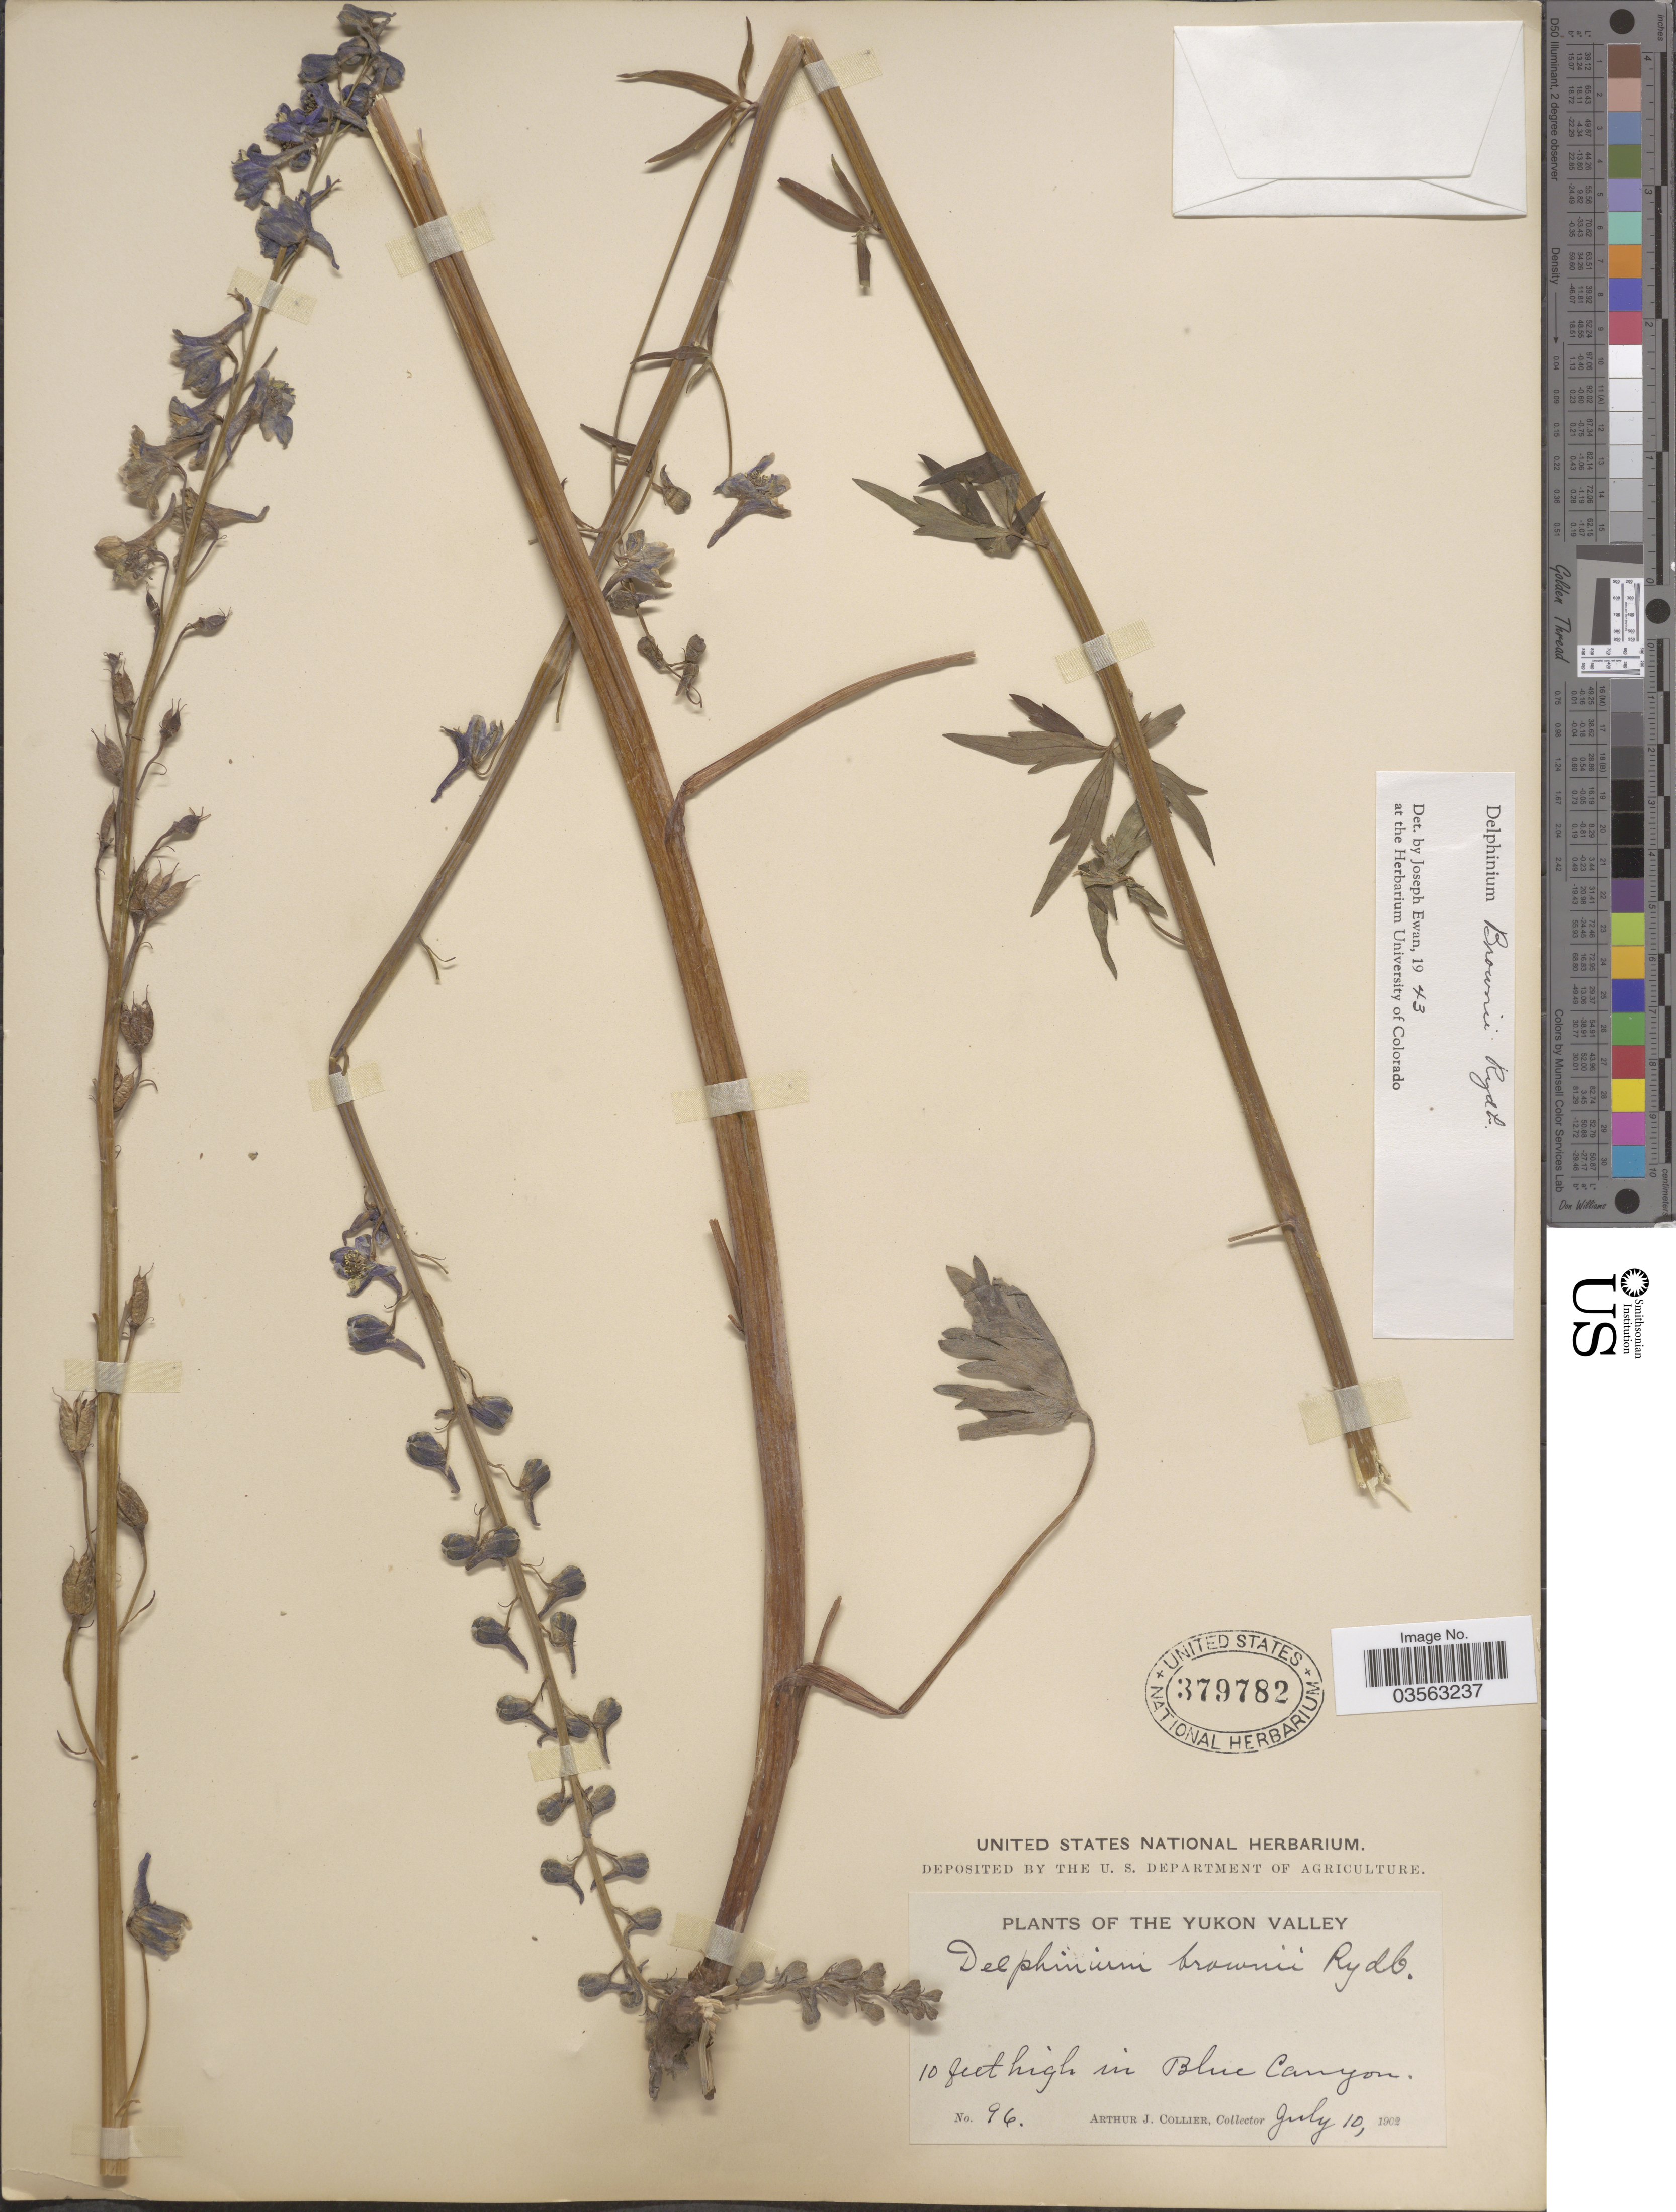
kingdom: Plantae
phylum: Tracheophyta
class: Magnoliopsida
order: Ranunculales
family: Ranunculaceae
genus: Delphinium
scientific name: Delphinium glaucum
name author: S. Watson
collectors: A. Collier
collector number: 96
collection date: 1902-07-10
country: Canada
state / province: Yukon Territory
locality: The Yukon Valley. Blue Canyon.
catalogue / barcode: US 379782